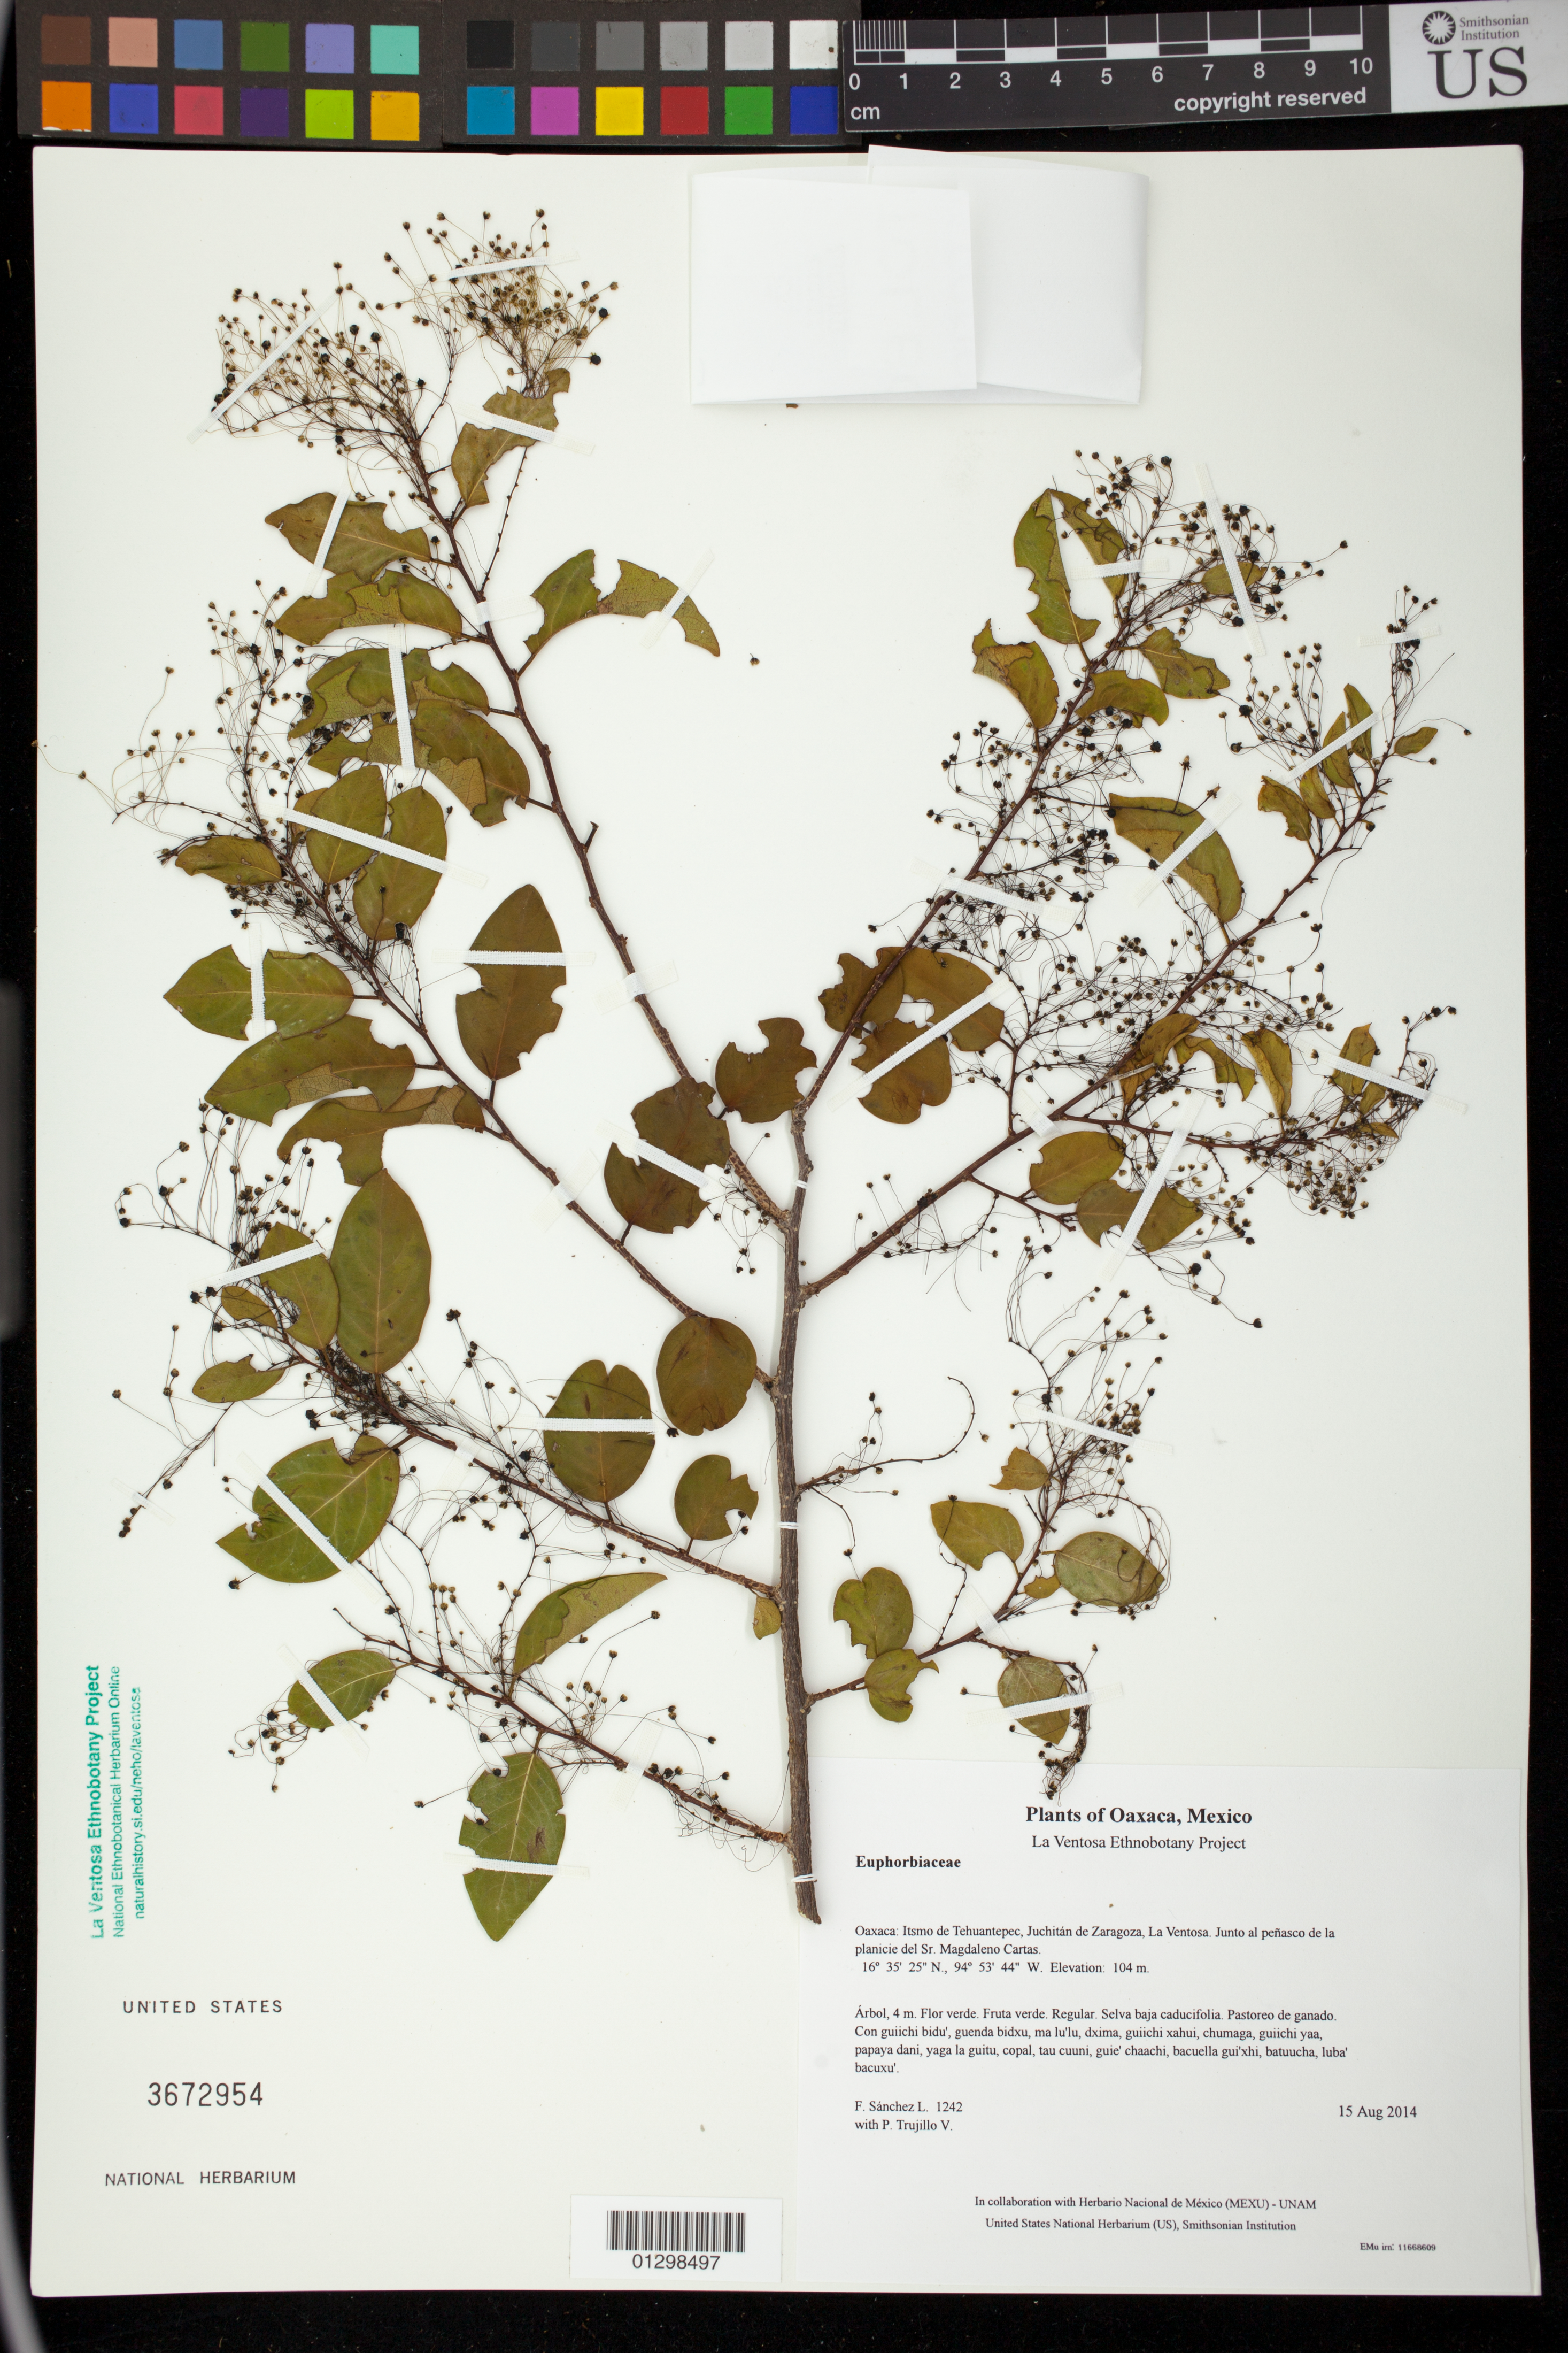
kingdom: Plantae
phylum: Tracheophyta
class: Magnoliopsida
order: Malpighiales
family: Phyllanthaceae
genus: Phyllanthus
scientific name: Phyllanthus mocinianus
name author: Baill.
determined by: Velasco G., Kenia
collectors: F. Sánchez L. & P. Trujillo V.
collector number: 1242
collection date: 2014-08-15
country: Mexico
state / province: Oaxaca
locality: Itsmo de Tehuantepec, Juchitán de Zaragoza, La Ventosa. Junto al peñasco de la planicie del Sr. Magdaleno Cartas.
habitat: Selva baja caducifolia. Pastoreo de ganado.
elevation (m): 104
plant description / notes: JEBOT, MEXU, SERO, US; Yaga. 4 m. Guie' naga'. Cuaananaxhi naga'. Nuu.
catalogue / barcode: US 3672954